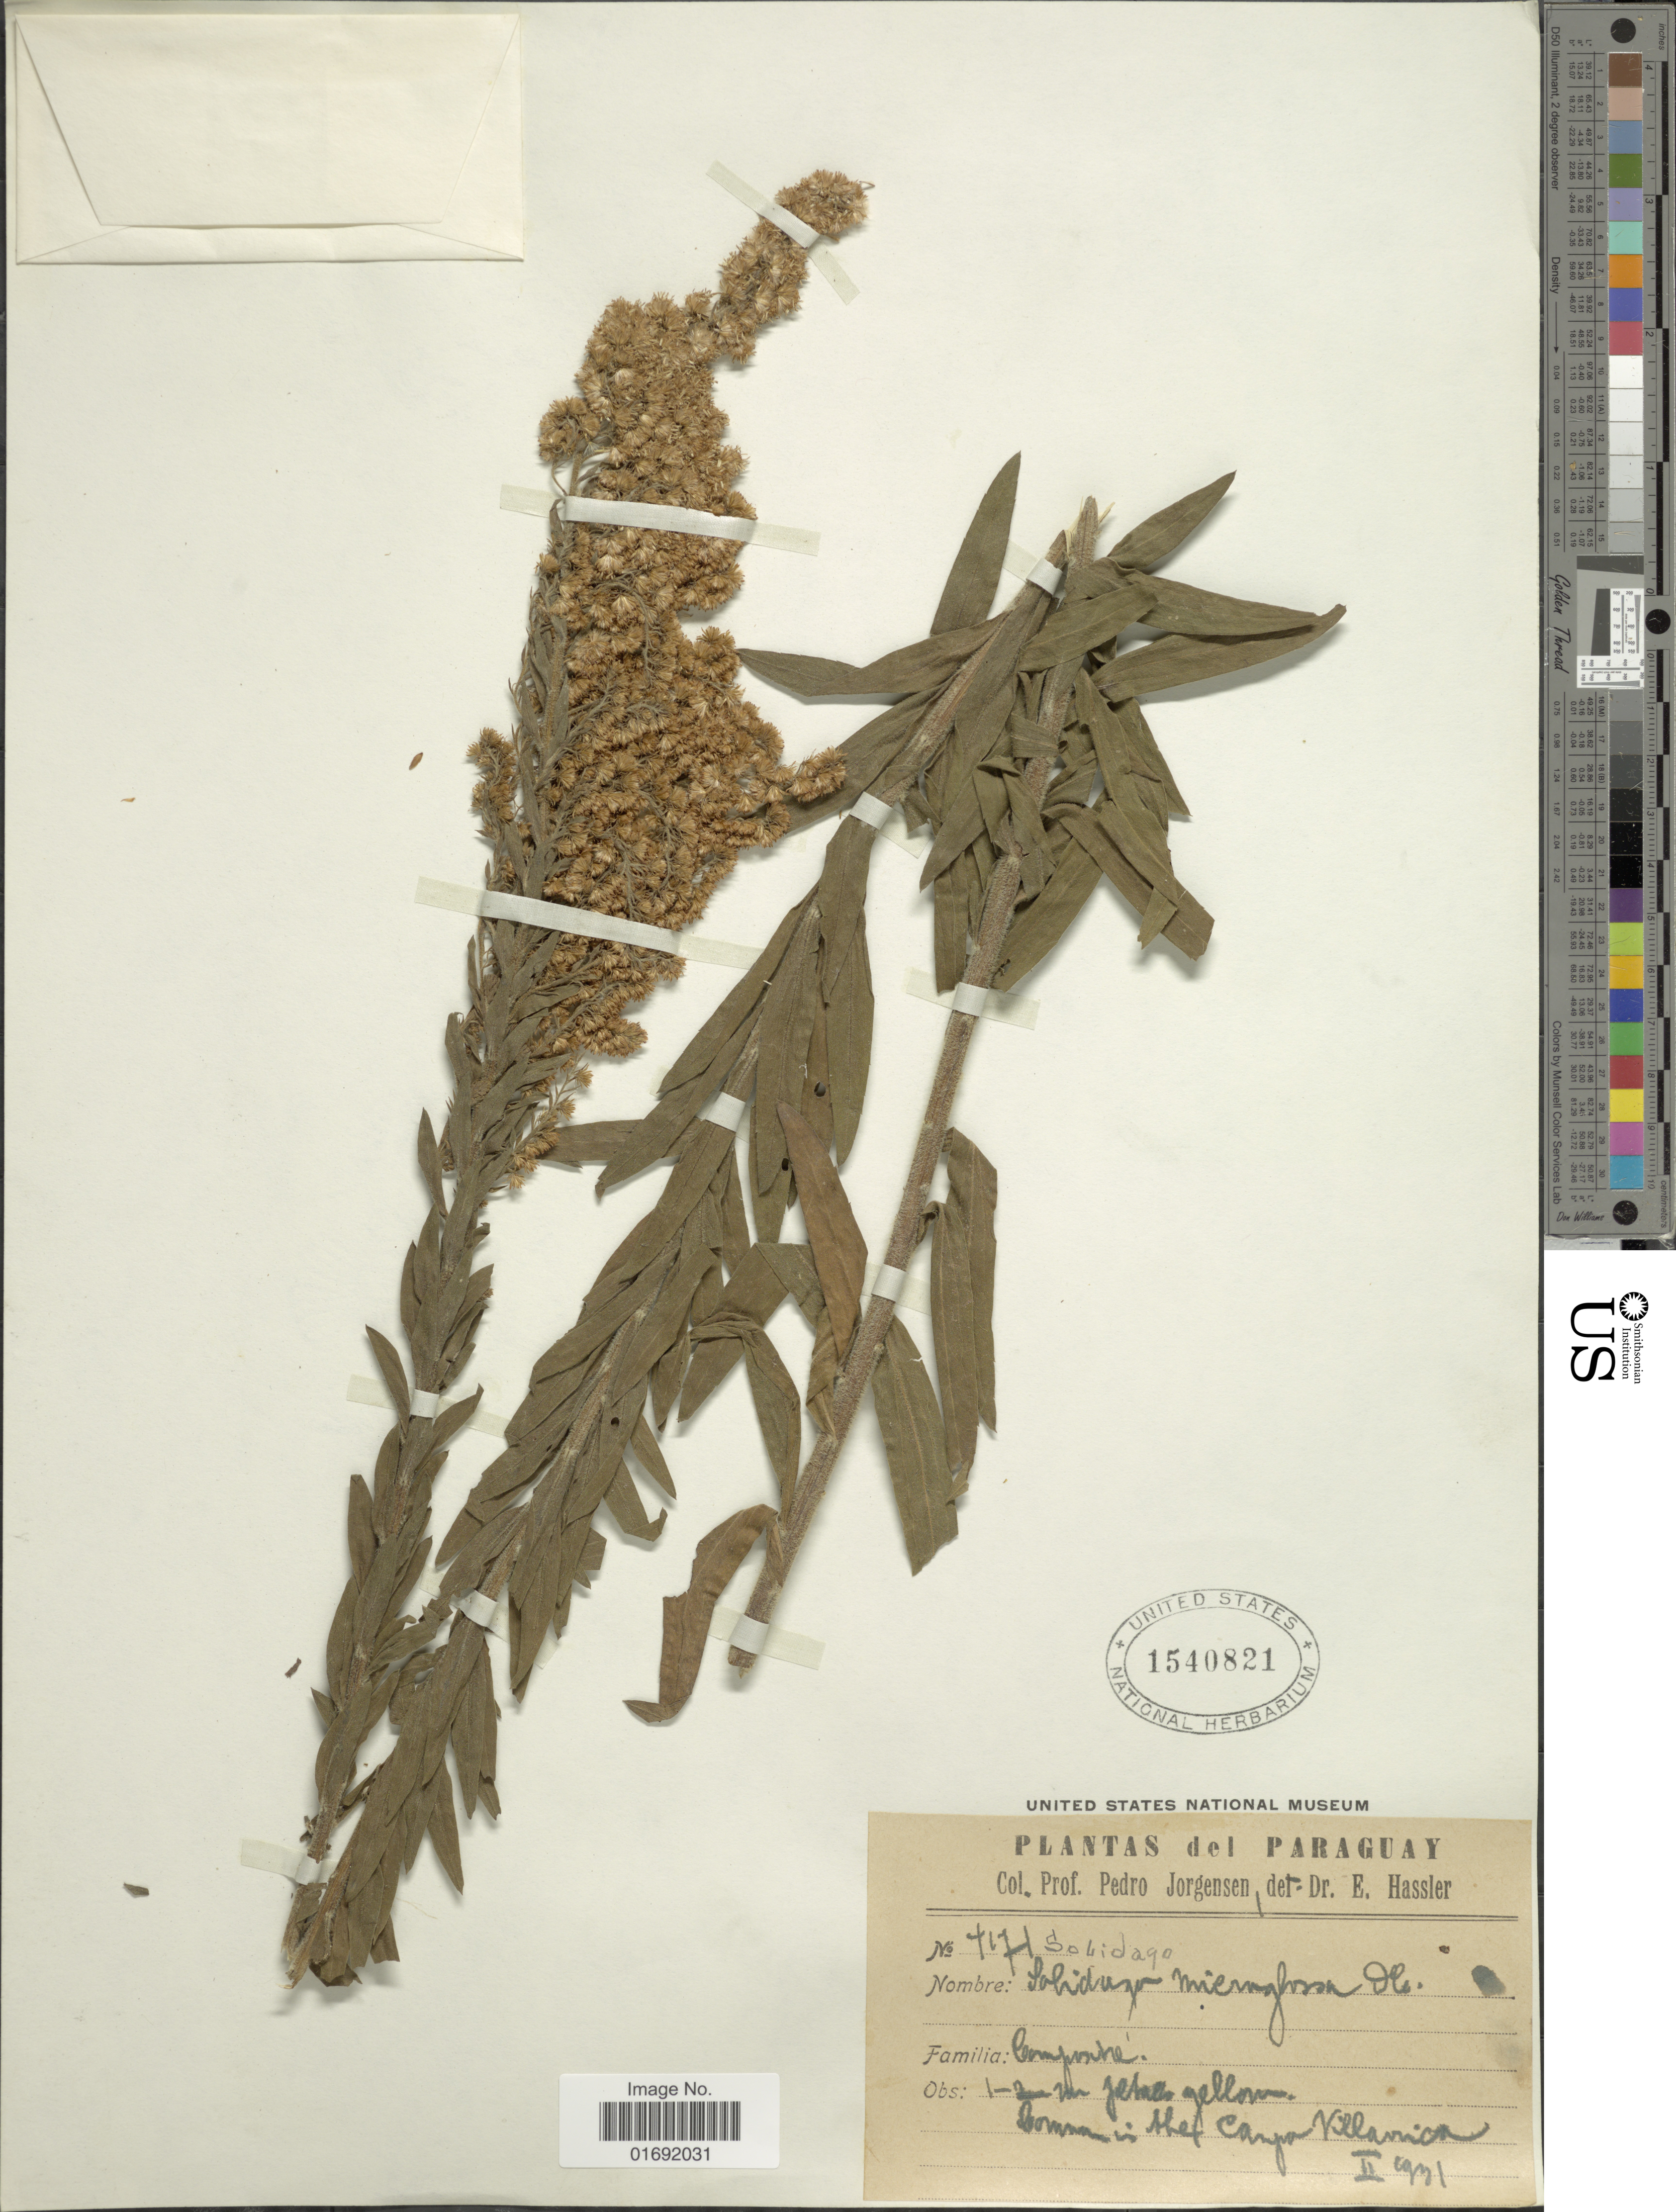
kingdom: Plantae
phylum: Tracheophyta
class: Magnoliopsida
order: Asterales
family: Asteraceae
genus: Solidago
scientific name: Solidago chilensis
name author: Meyen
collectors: P. Jörgensen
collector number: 7171*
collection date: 1931-02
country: Paraguay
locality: in the campo Villarrica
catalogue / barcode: US 1540821